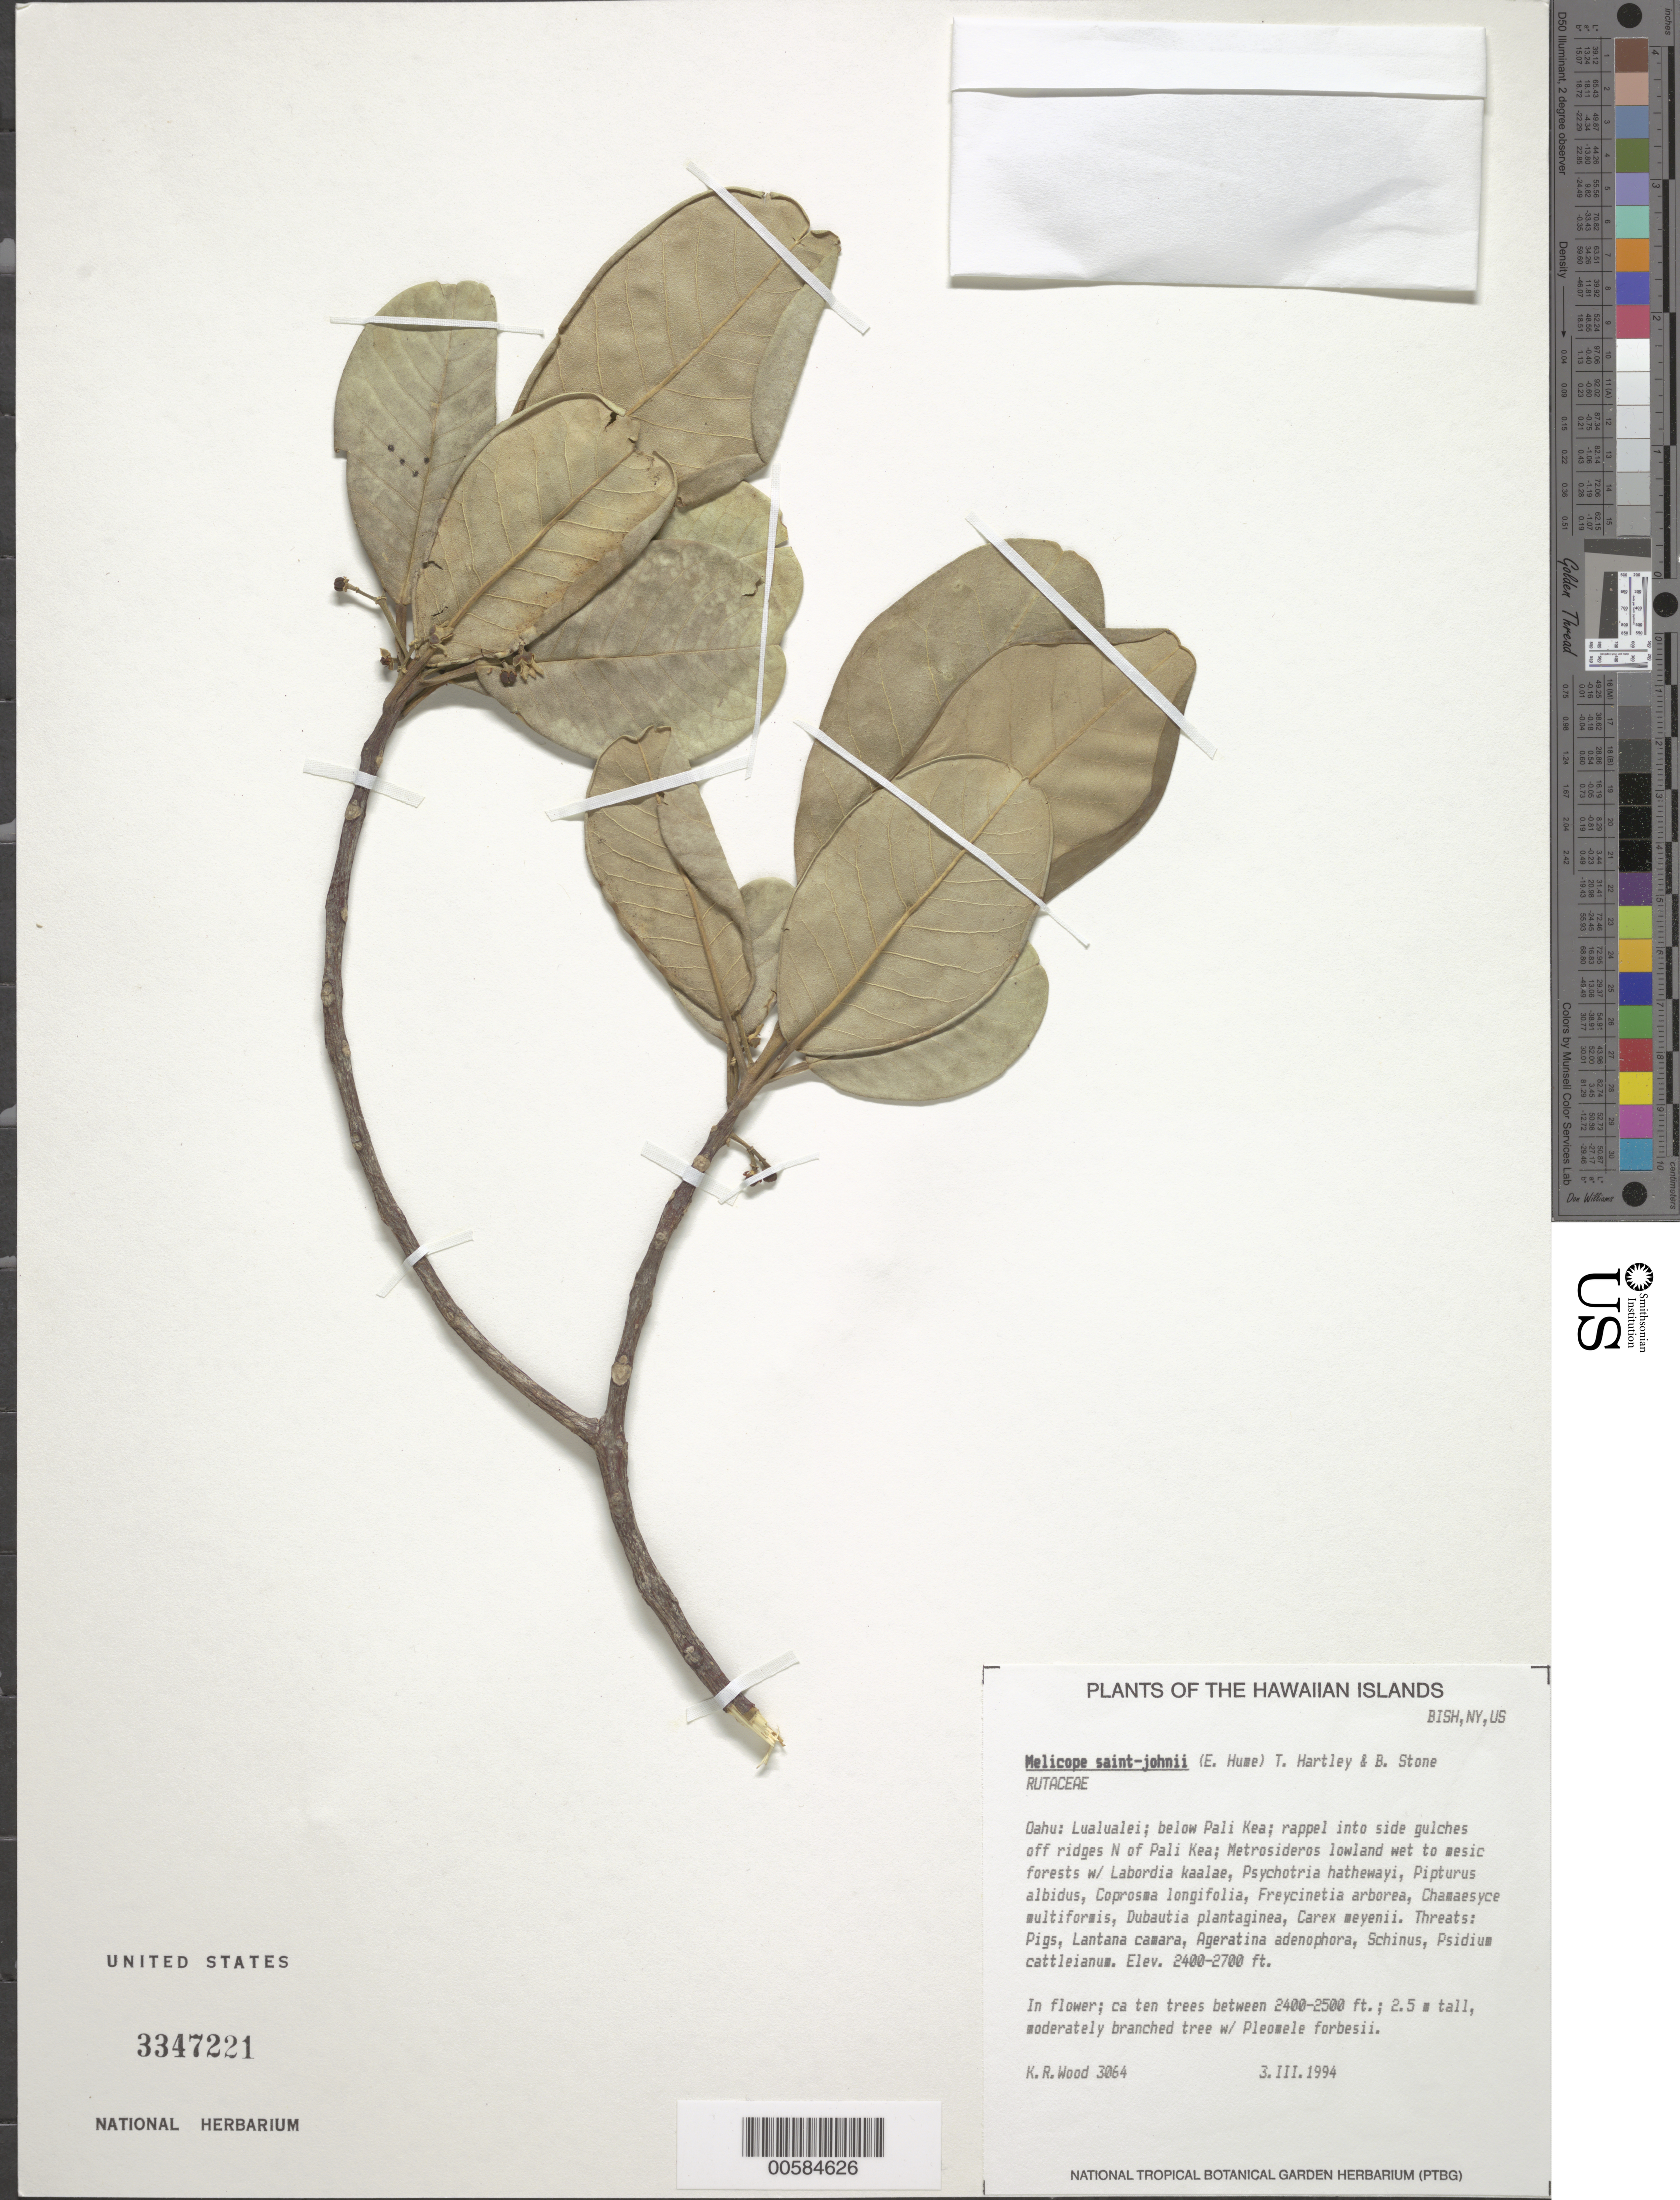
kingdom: Plantae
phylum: Tracheophyta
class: Magnoliopsida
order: Sapindales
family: Rutaceae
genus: Melicope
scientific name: Melicope saint-johnii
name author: (E.P. Hume) T.G. Hartley & B.C. Stone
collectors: K. R. Wood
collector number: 3064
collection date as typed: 3 Mar 1994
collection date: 1994-03-03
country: United States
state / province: Hawaii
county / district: Honolulu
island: Oahu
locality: Lualualei; below Pali Kea; rappel into side gulches off ridges N of Pali Kea.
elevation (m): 732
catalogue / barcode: US 3347221